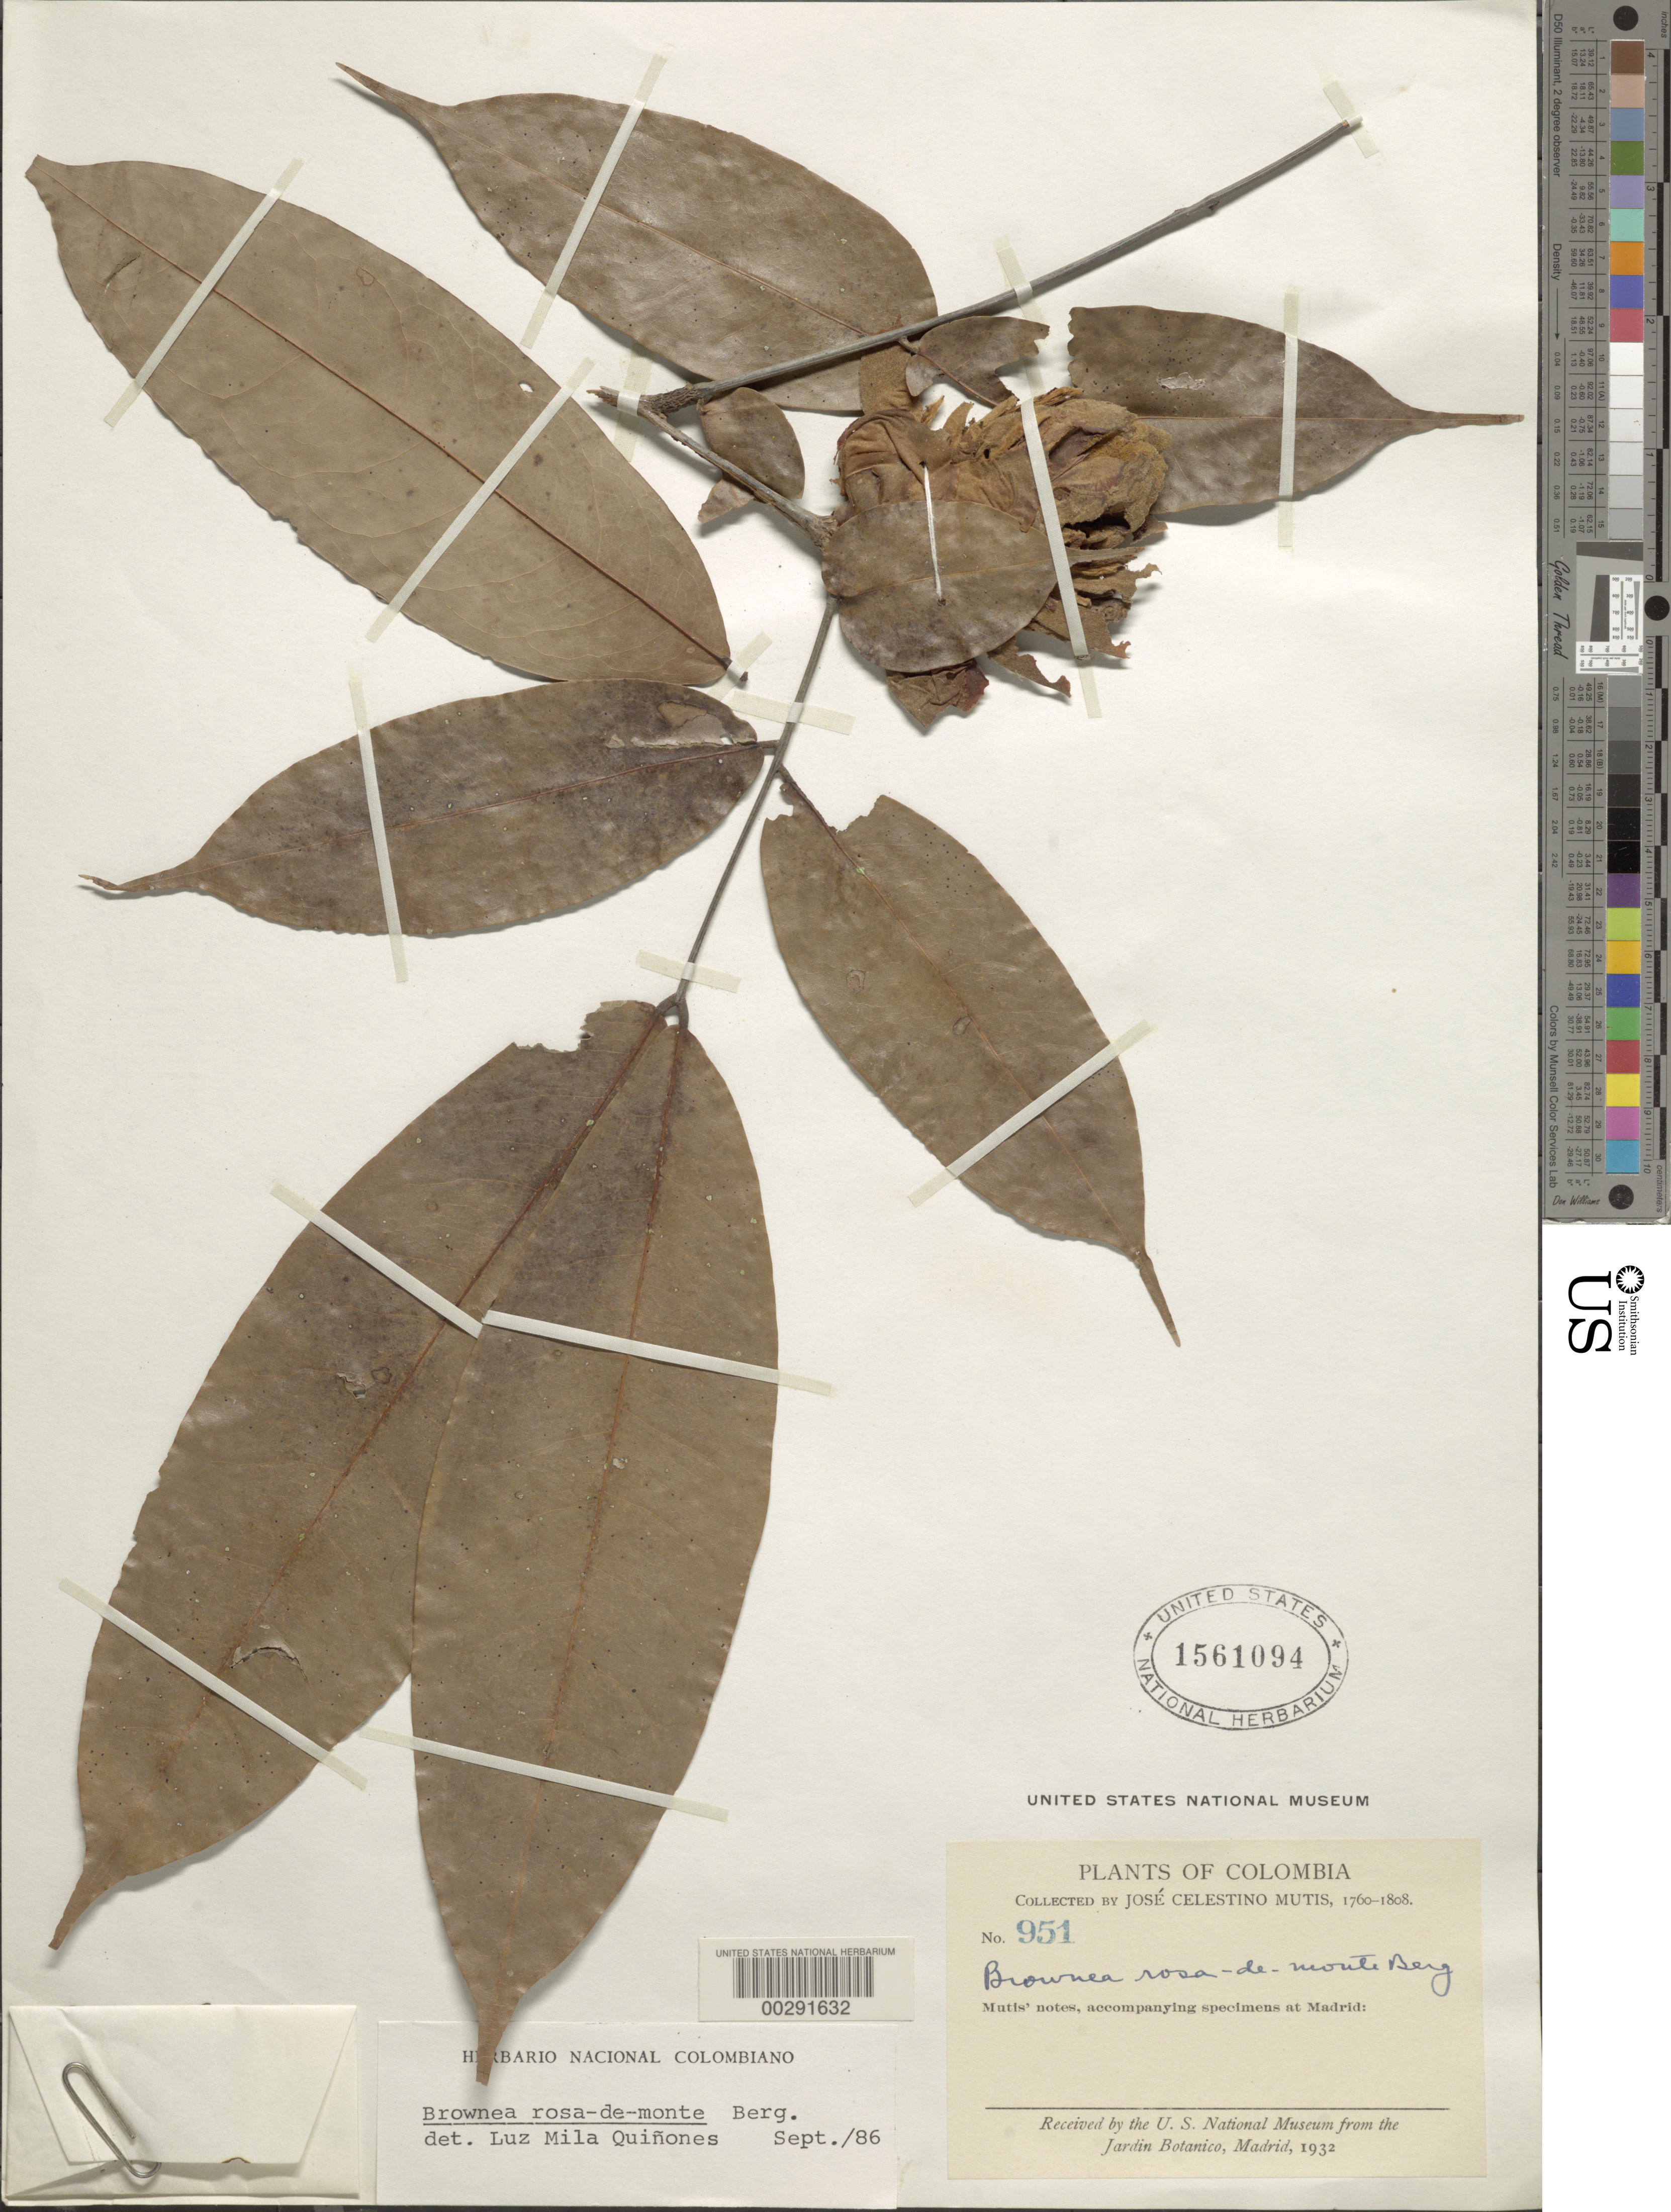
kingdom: Plantae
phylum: Tracheophyta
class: Magnoliopsida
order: Fabales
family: Fabaceae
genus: Brownea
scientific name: Brownea rosa-de-monte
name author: P.J. Bergius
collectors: J. C. B. Mutis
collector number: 951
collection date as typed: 1760 to -- -- 1808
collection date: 1760/1808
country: Colombia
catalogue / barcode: US 1561094